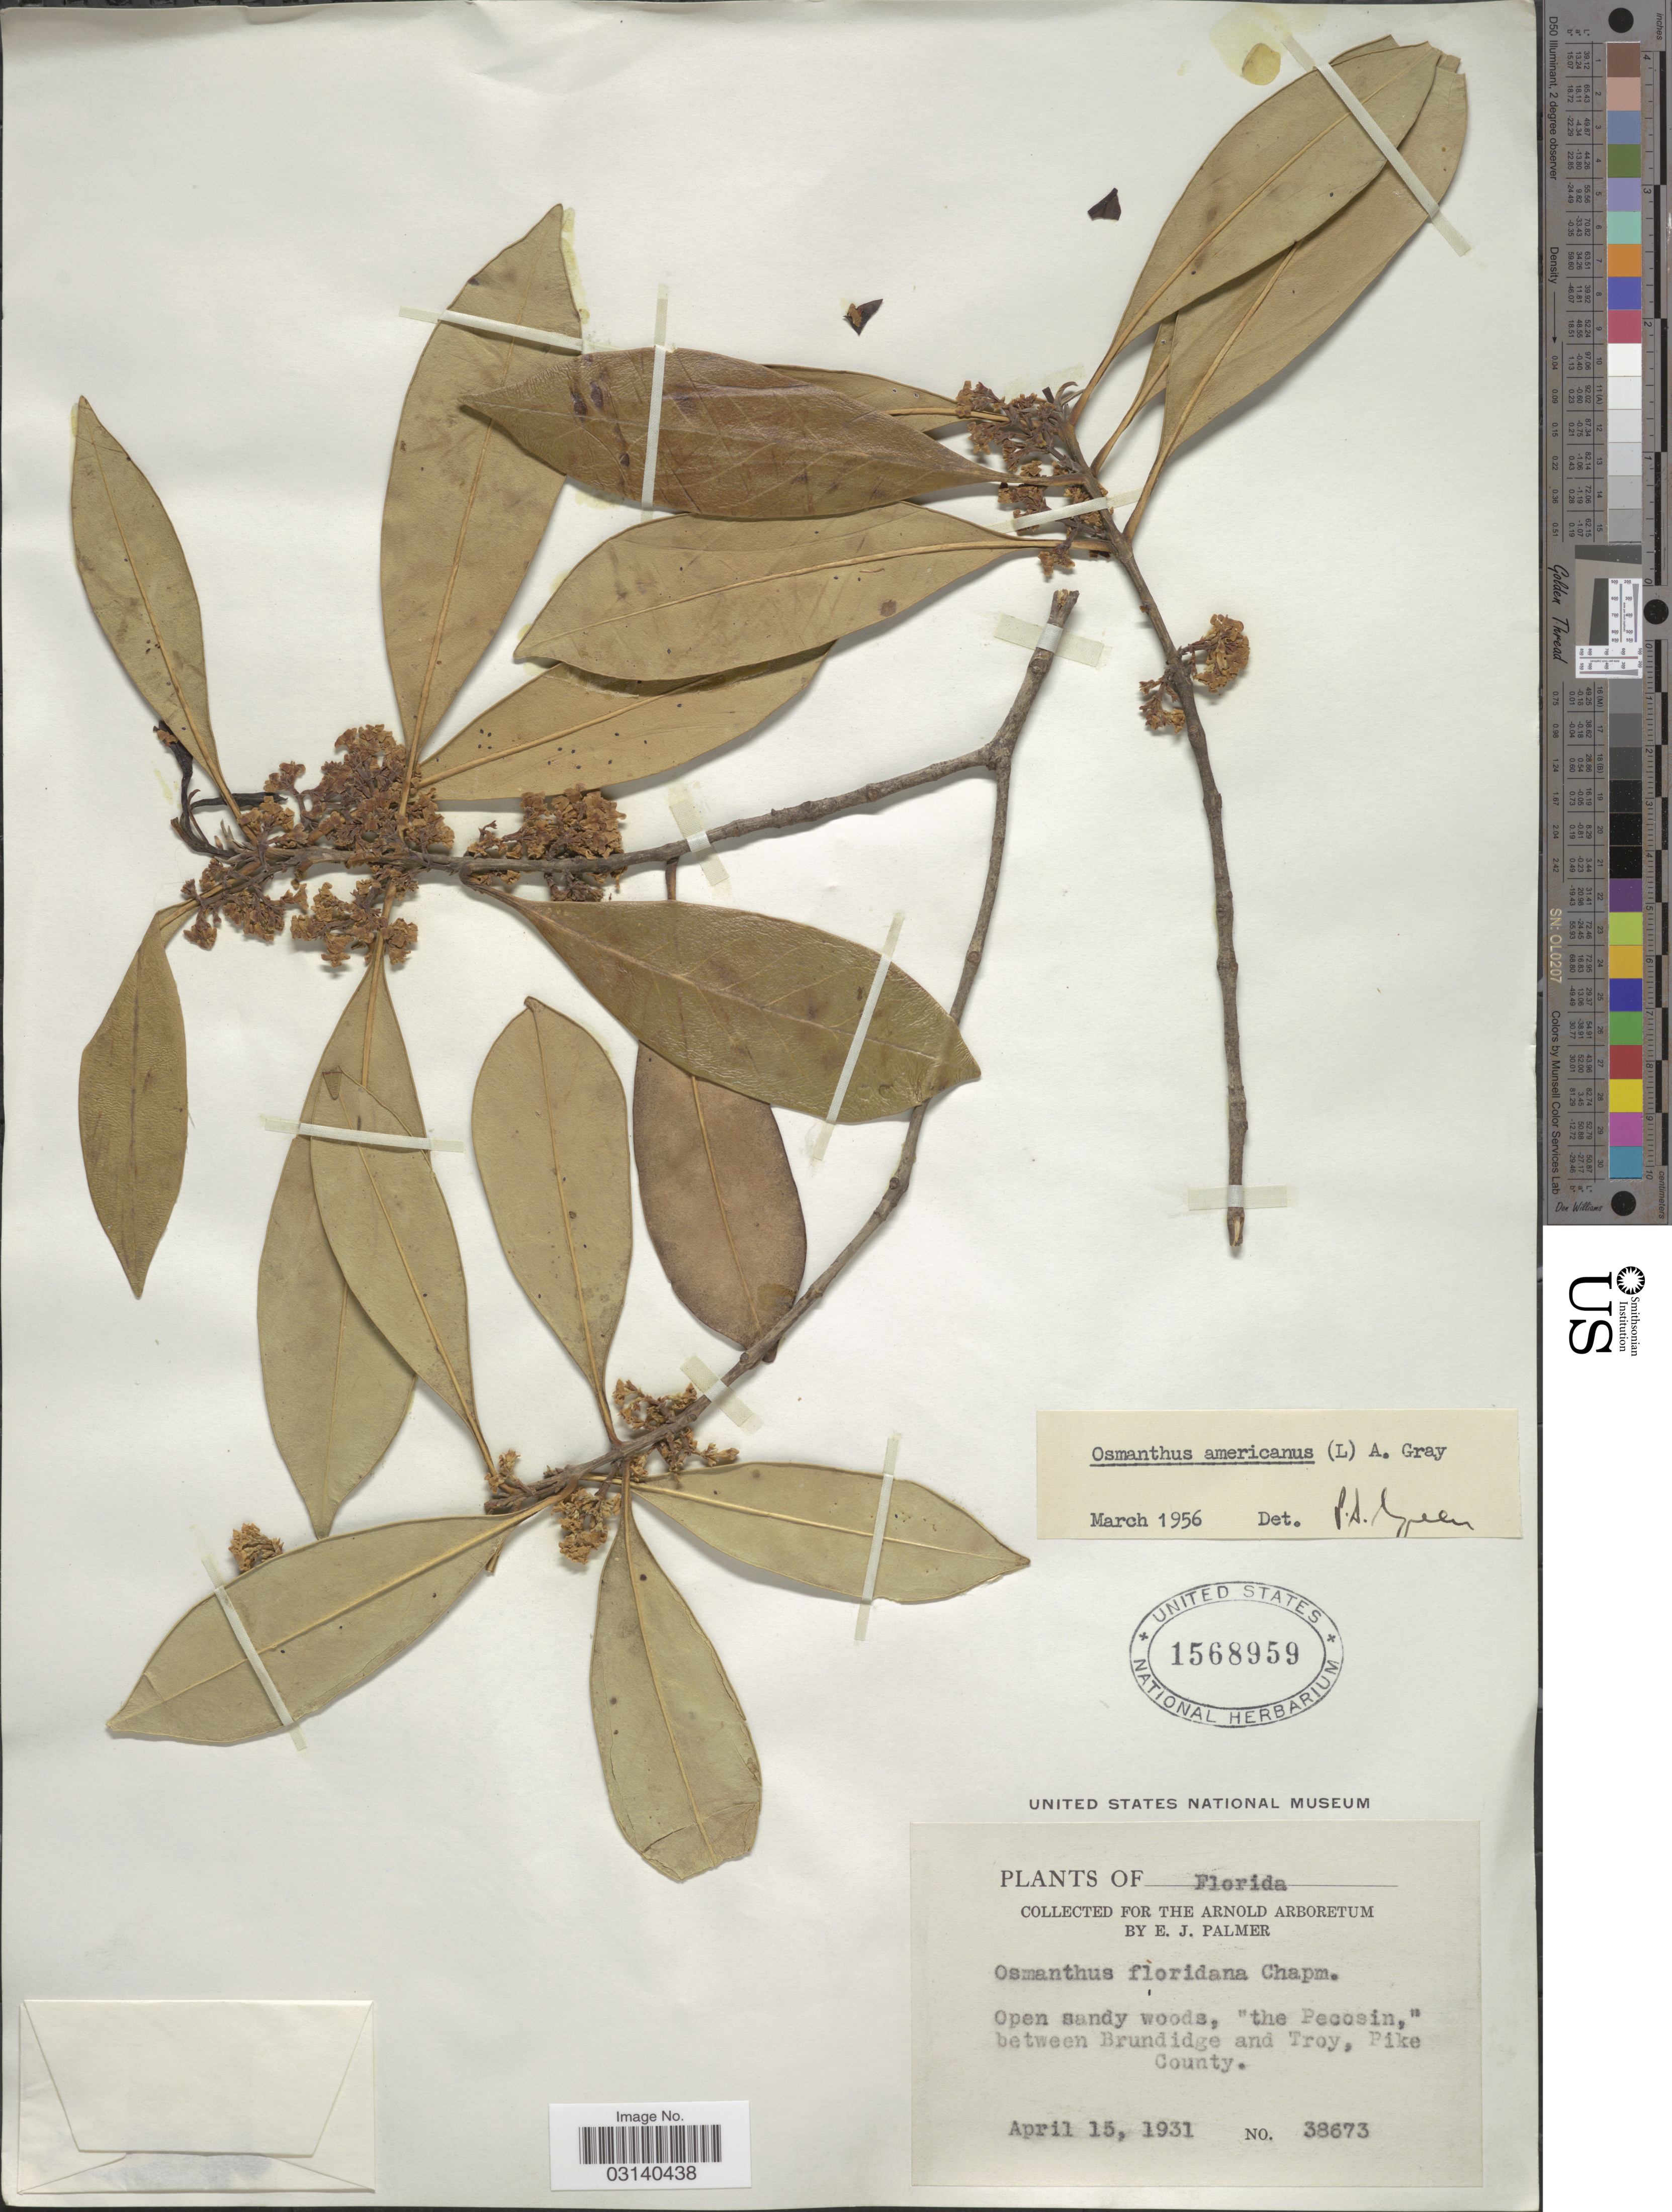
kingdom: Plantae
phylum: Tracheophyta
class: Magnoliopsida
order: Lamiales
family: Oleaceae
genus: Osmanthus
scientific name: Osmanthus americanus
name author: (L.) A. Gray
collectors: E. J. Palmer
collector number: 38673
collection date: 1931-04-15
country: United States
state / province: Florida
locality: Open sandy woods, "the Pecosin", between Brundidge and Troy, Pike County.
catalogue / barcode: US 1568959